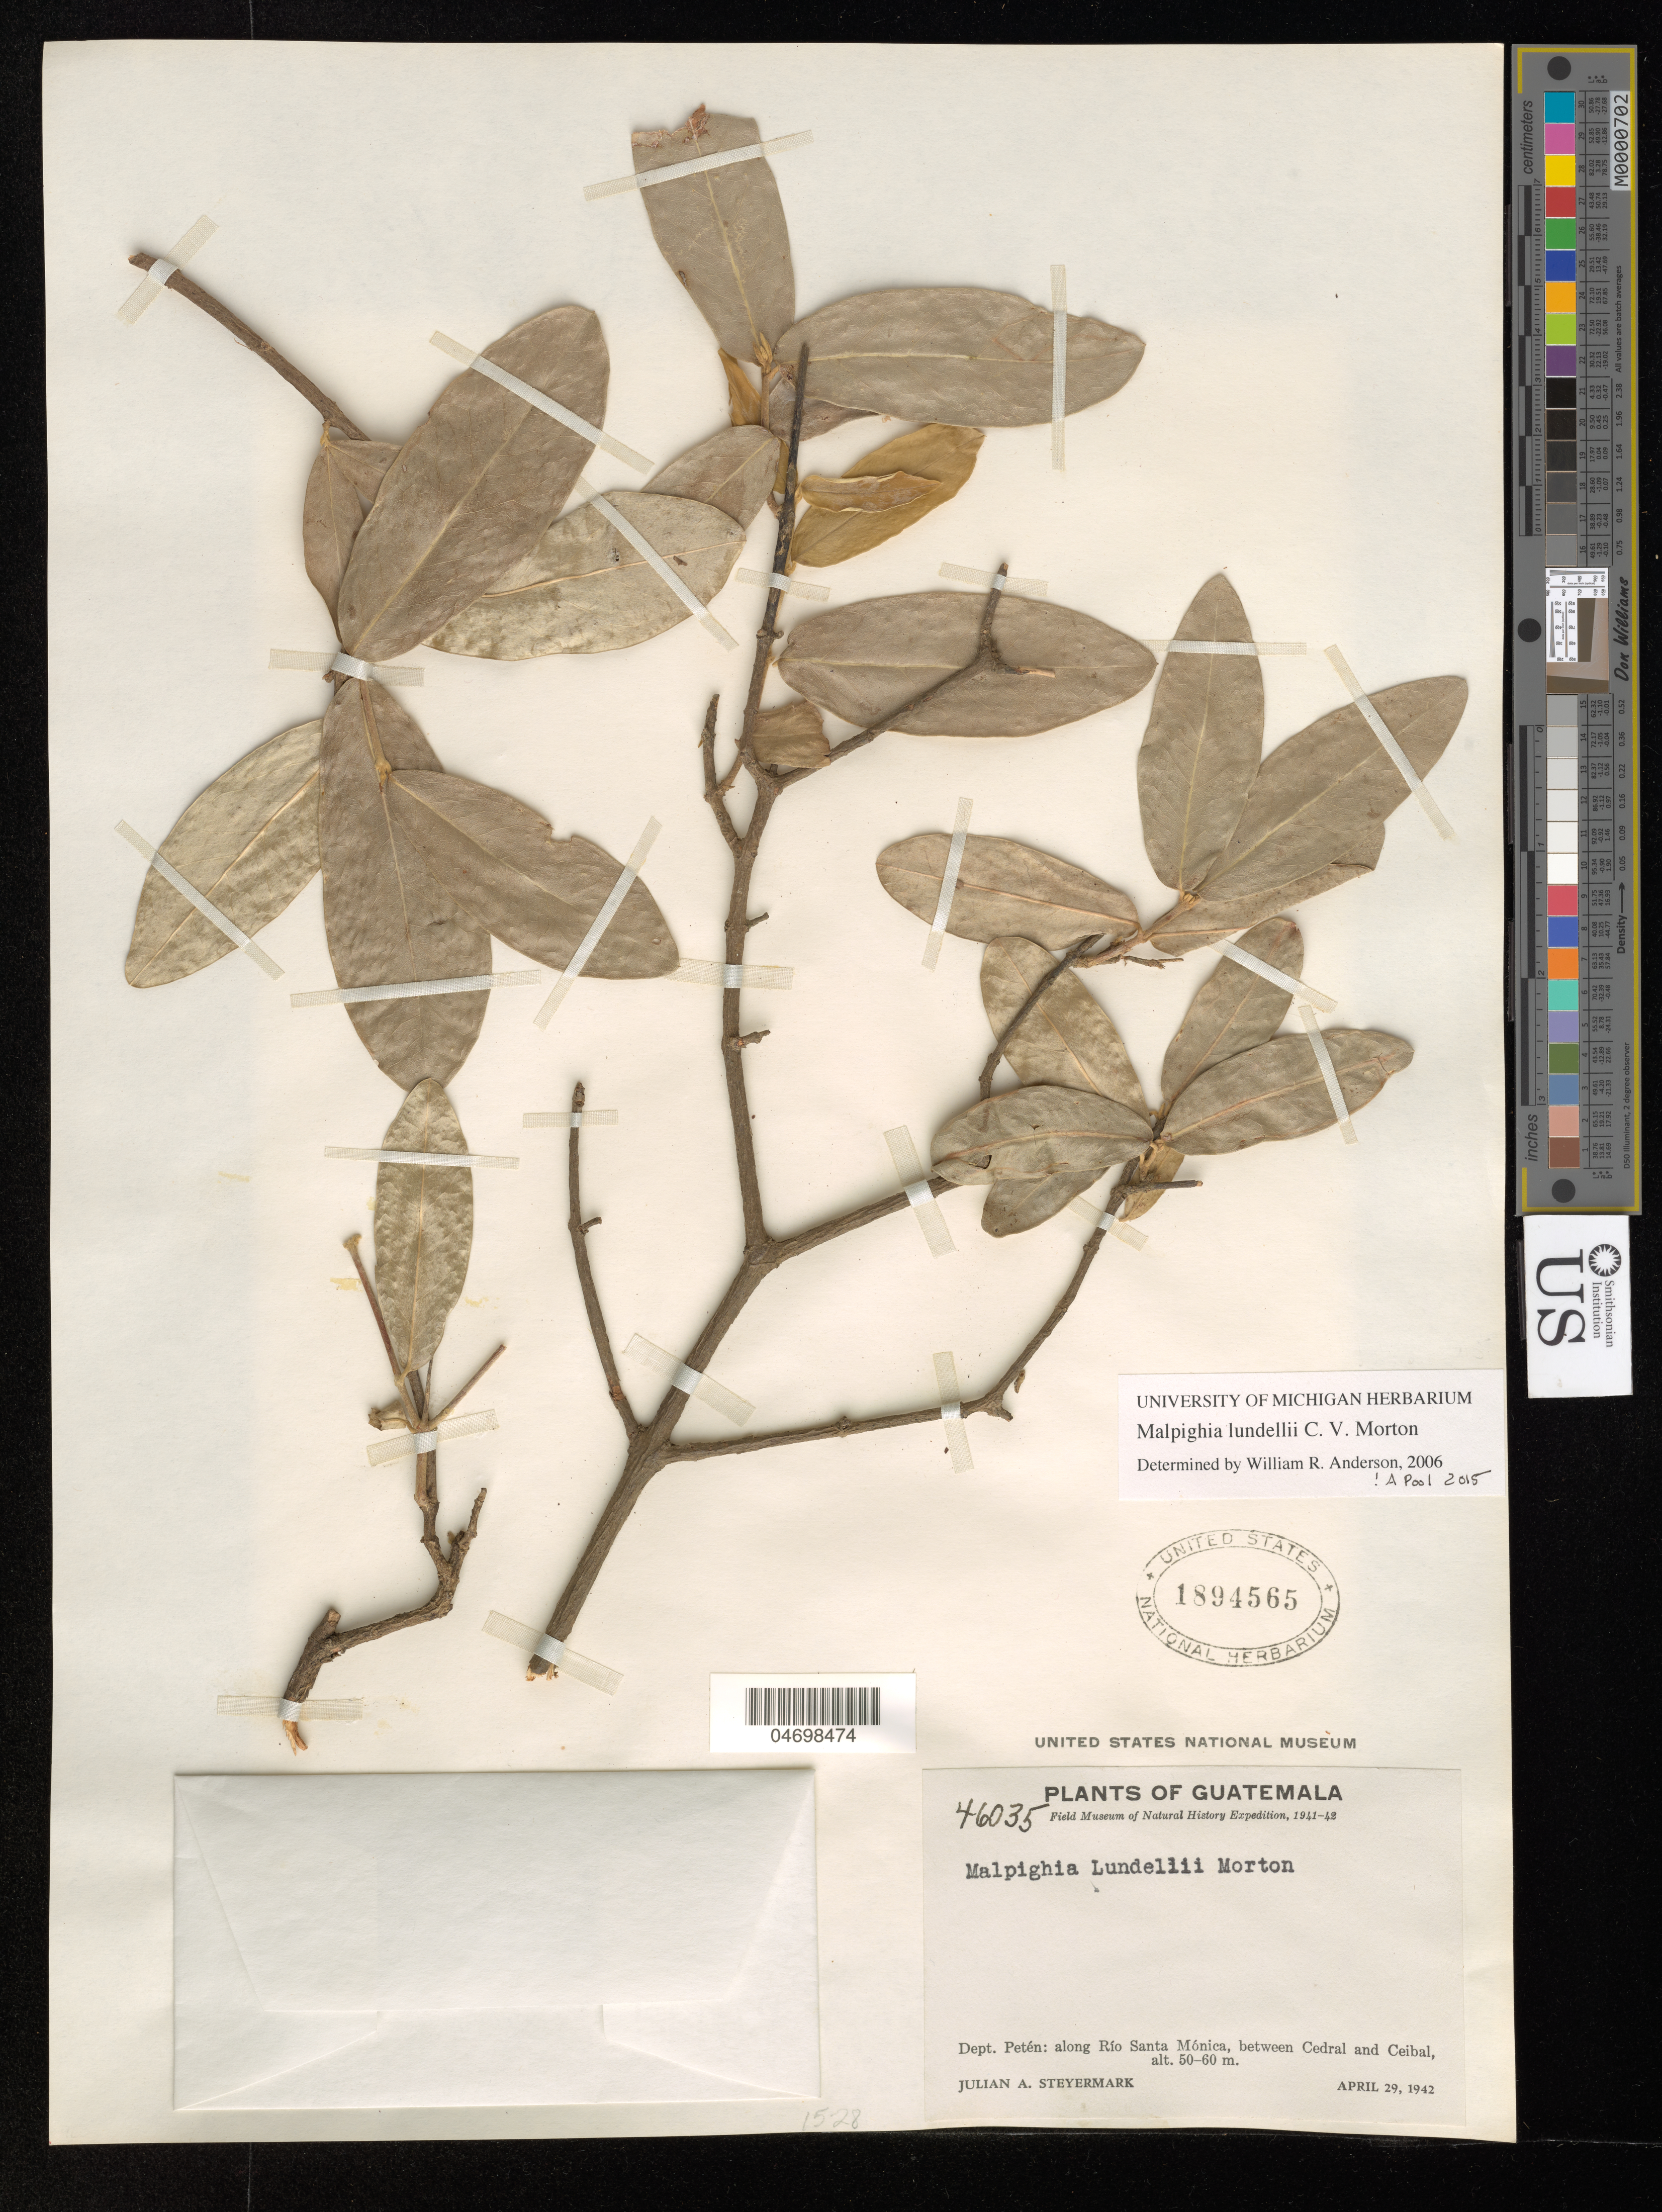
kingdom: Plantae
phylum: Tracheophyta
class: Magnoliopsida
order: Malpighiales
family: Malpighiaceae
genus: Malpighia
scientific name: Malpighia lundellii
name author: C.V. Morton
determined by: Pool, A., (MO), Missouri Botanical Garden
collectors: J. Steyermark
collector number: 46035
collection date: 1942-04-29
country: Guatemala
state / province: El Petén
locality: Dept. Petén: along Río Santa Mónica, between cedral and Ceibal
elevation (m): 50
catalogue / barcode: US 1894565